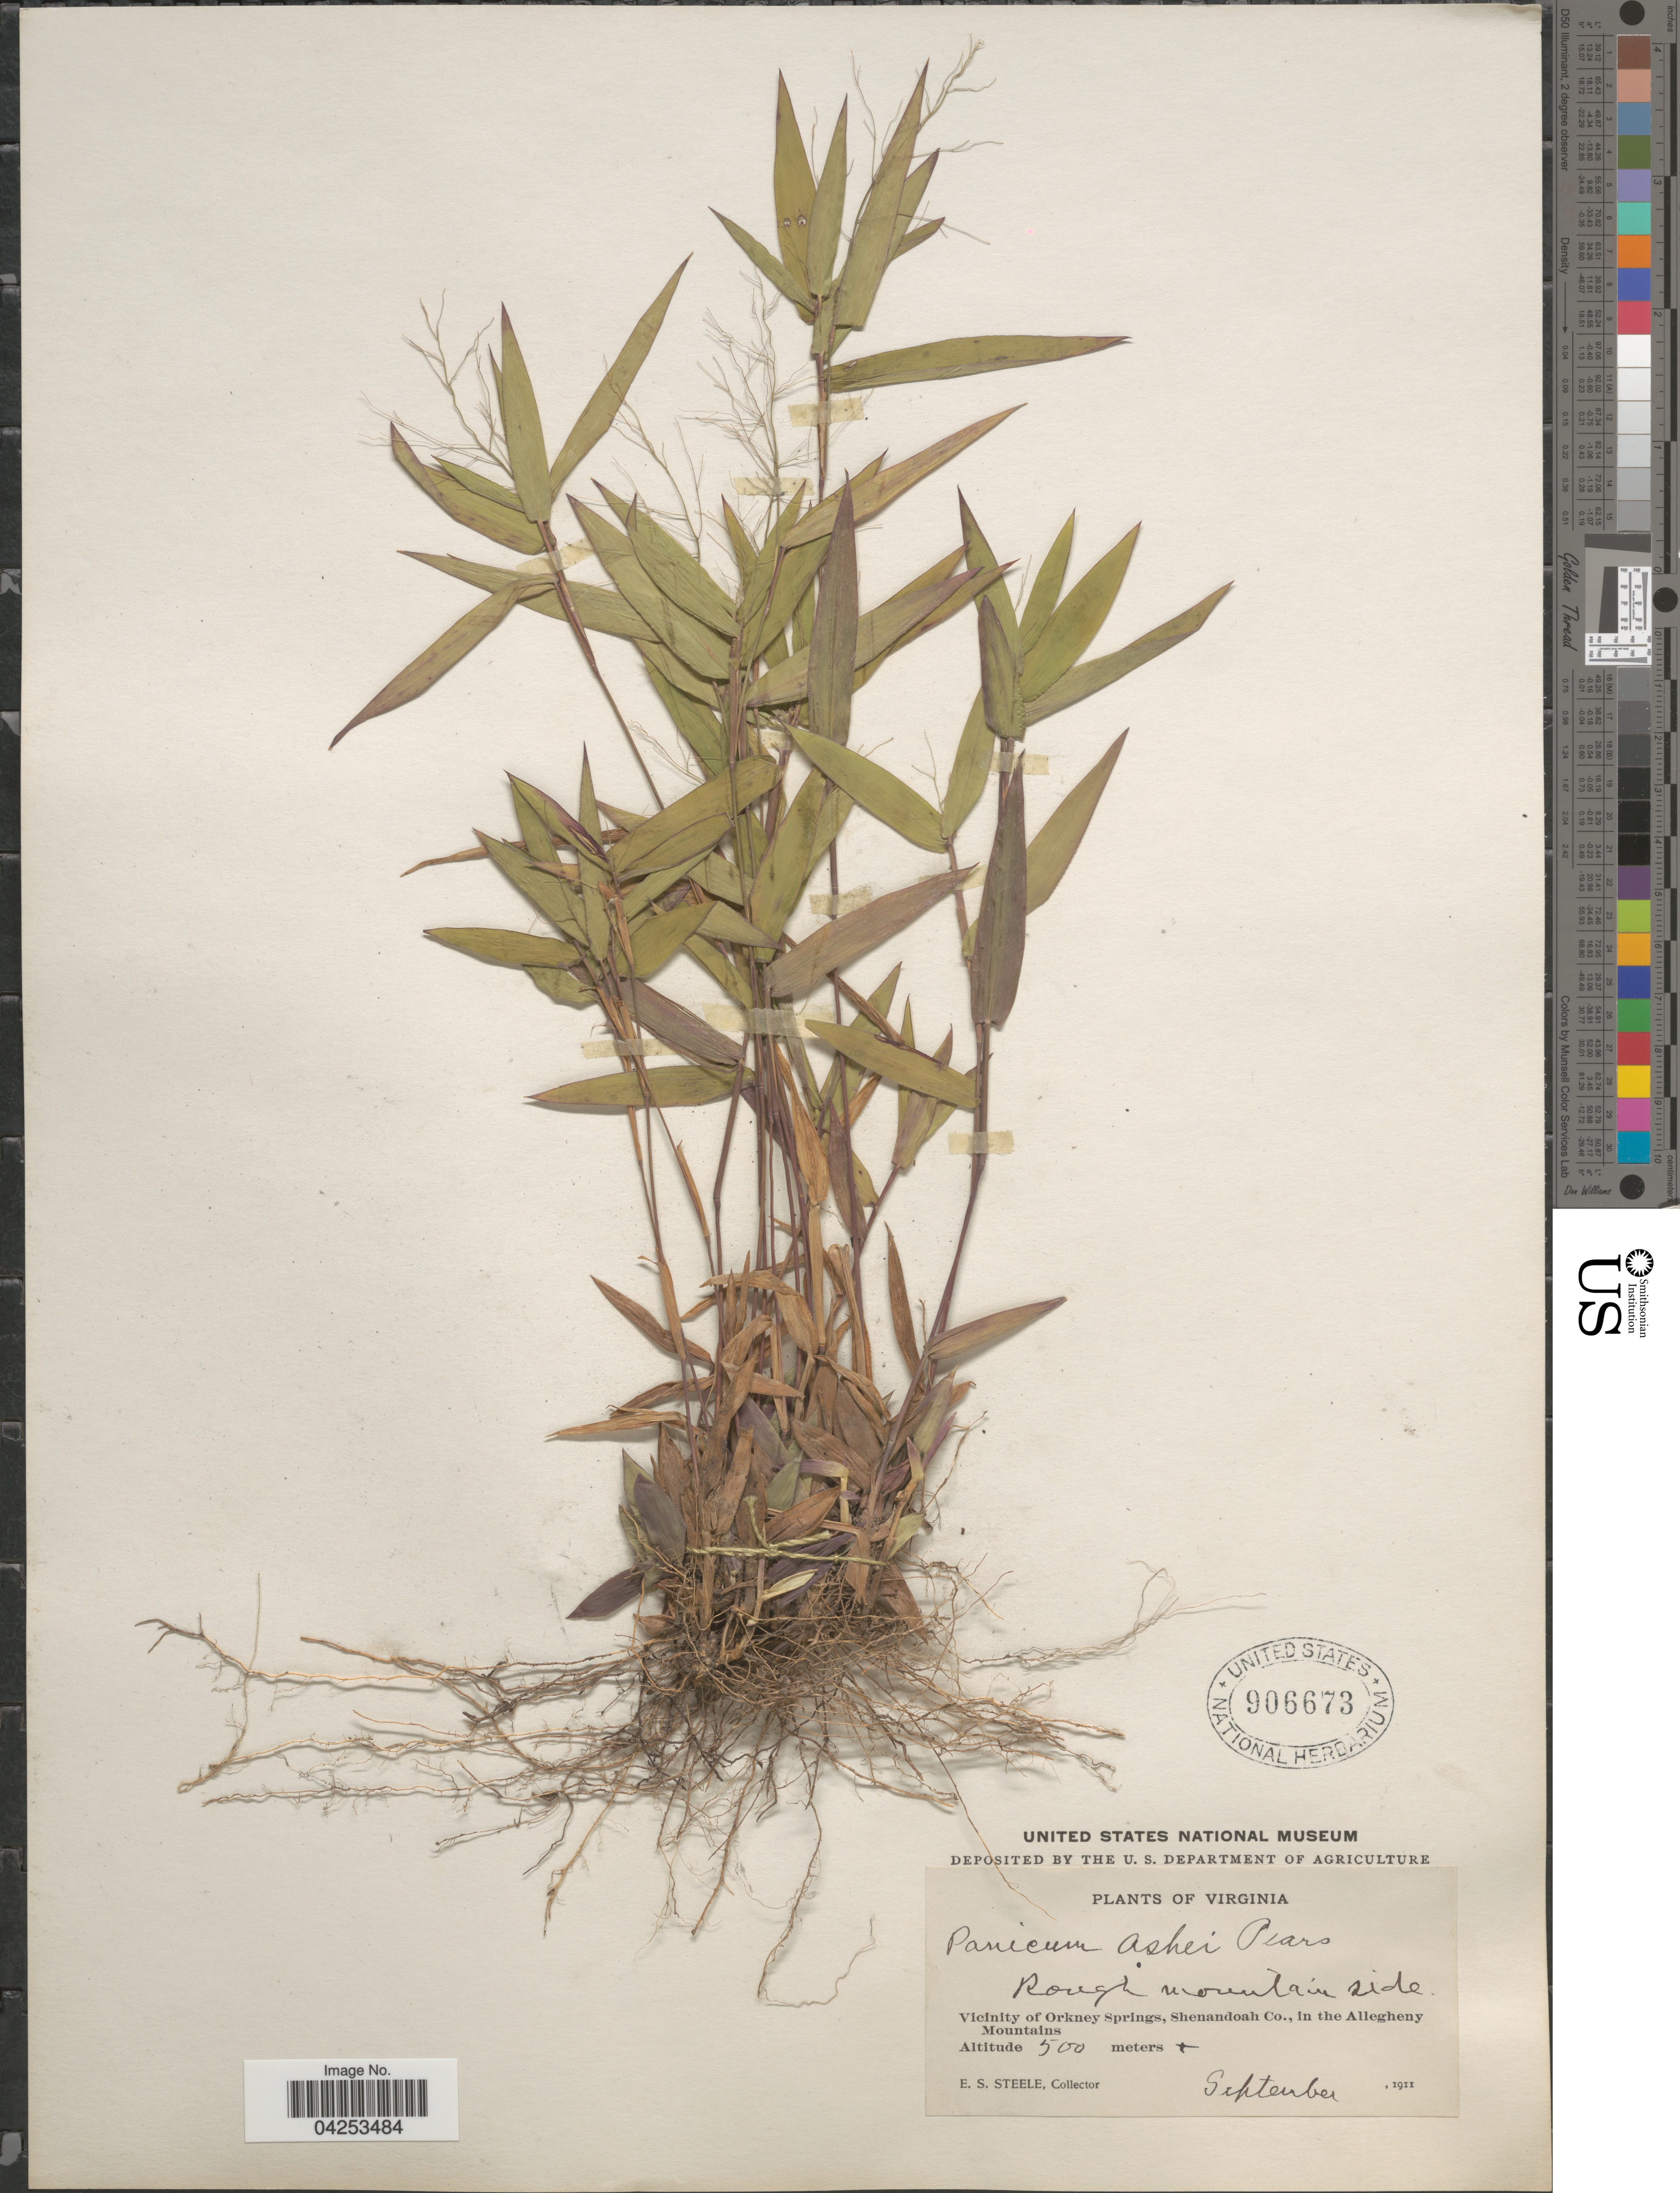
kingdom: Plantae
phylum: Tracheophyta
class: Liliopsida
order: Poales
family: Poaceae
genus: Dichanthelium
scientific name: Dichanthelium commutatum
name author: (Schult.) Gould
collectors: E. Steele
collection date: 1911-09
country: United States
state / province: Virginia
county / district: Shenandoah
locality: Rough mountain side. Vicinity of Orkney Springs, Shenandoah Co., in the Allegheny Mountains.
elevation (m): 500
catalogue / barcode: US 906673